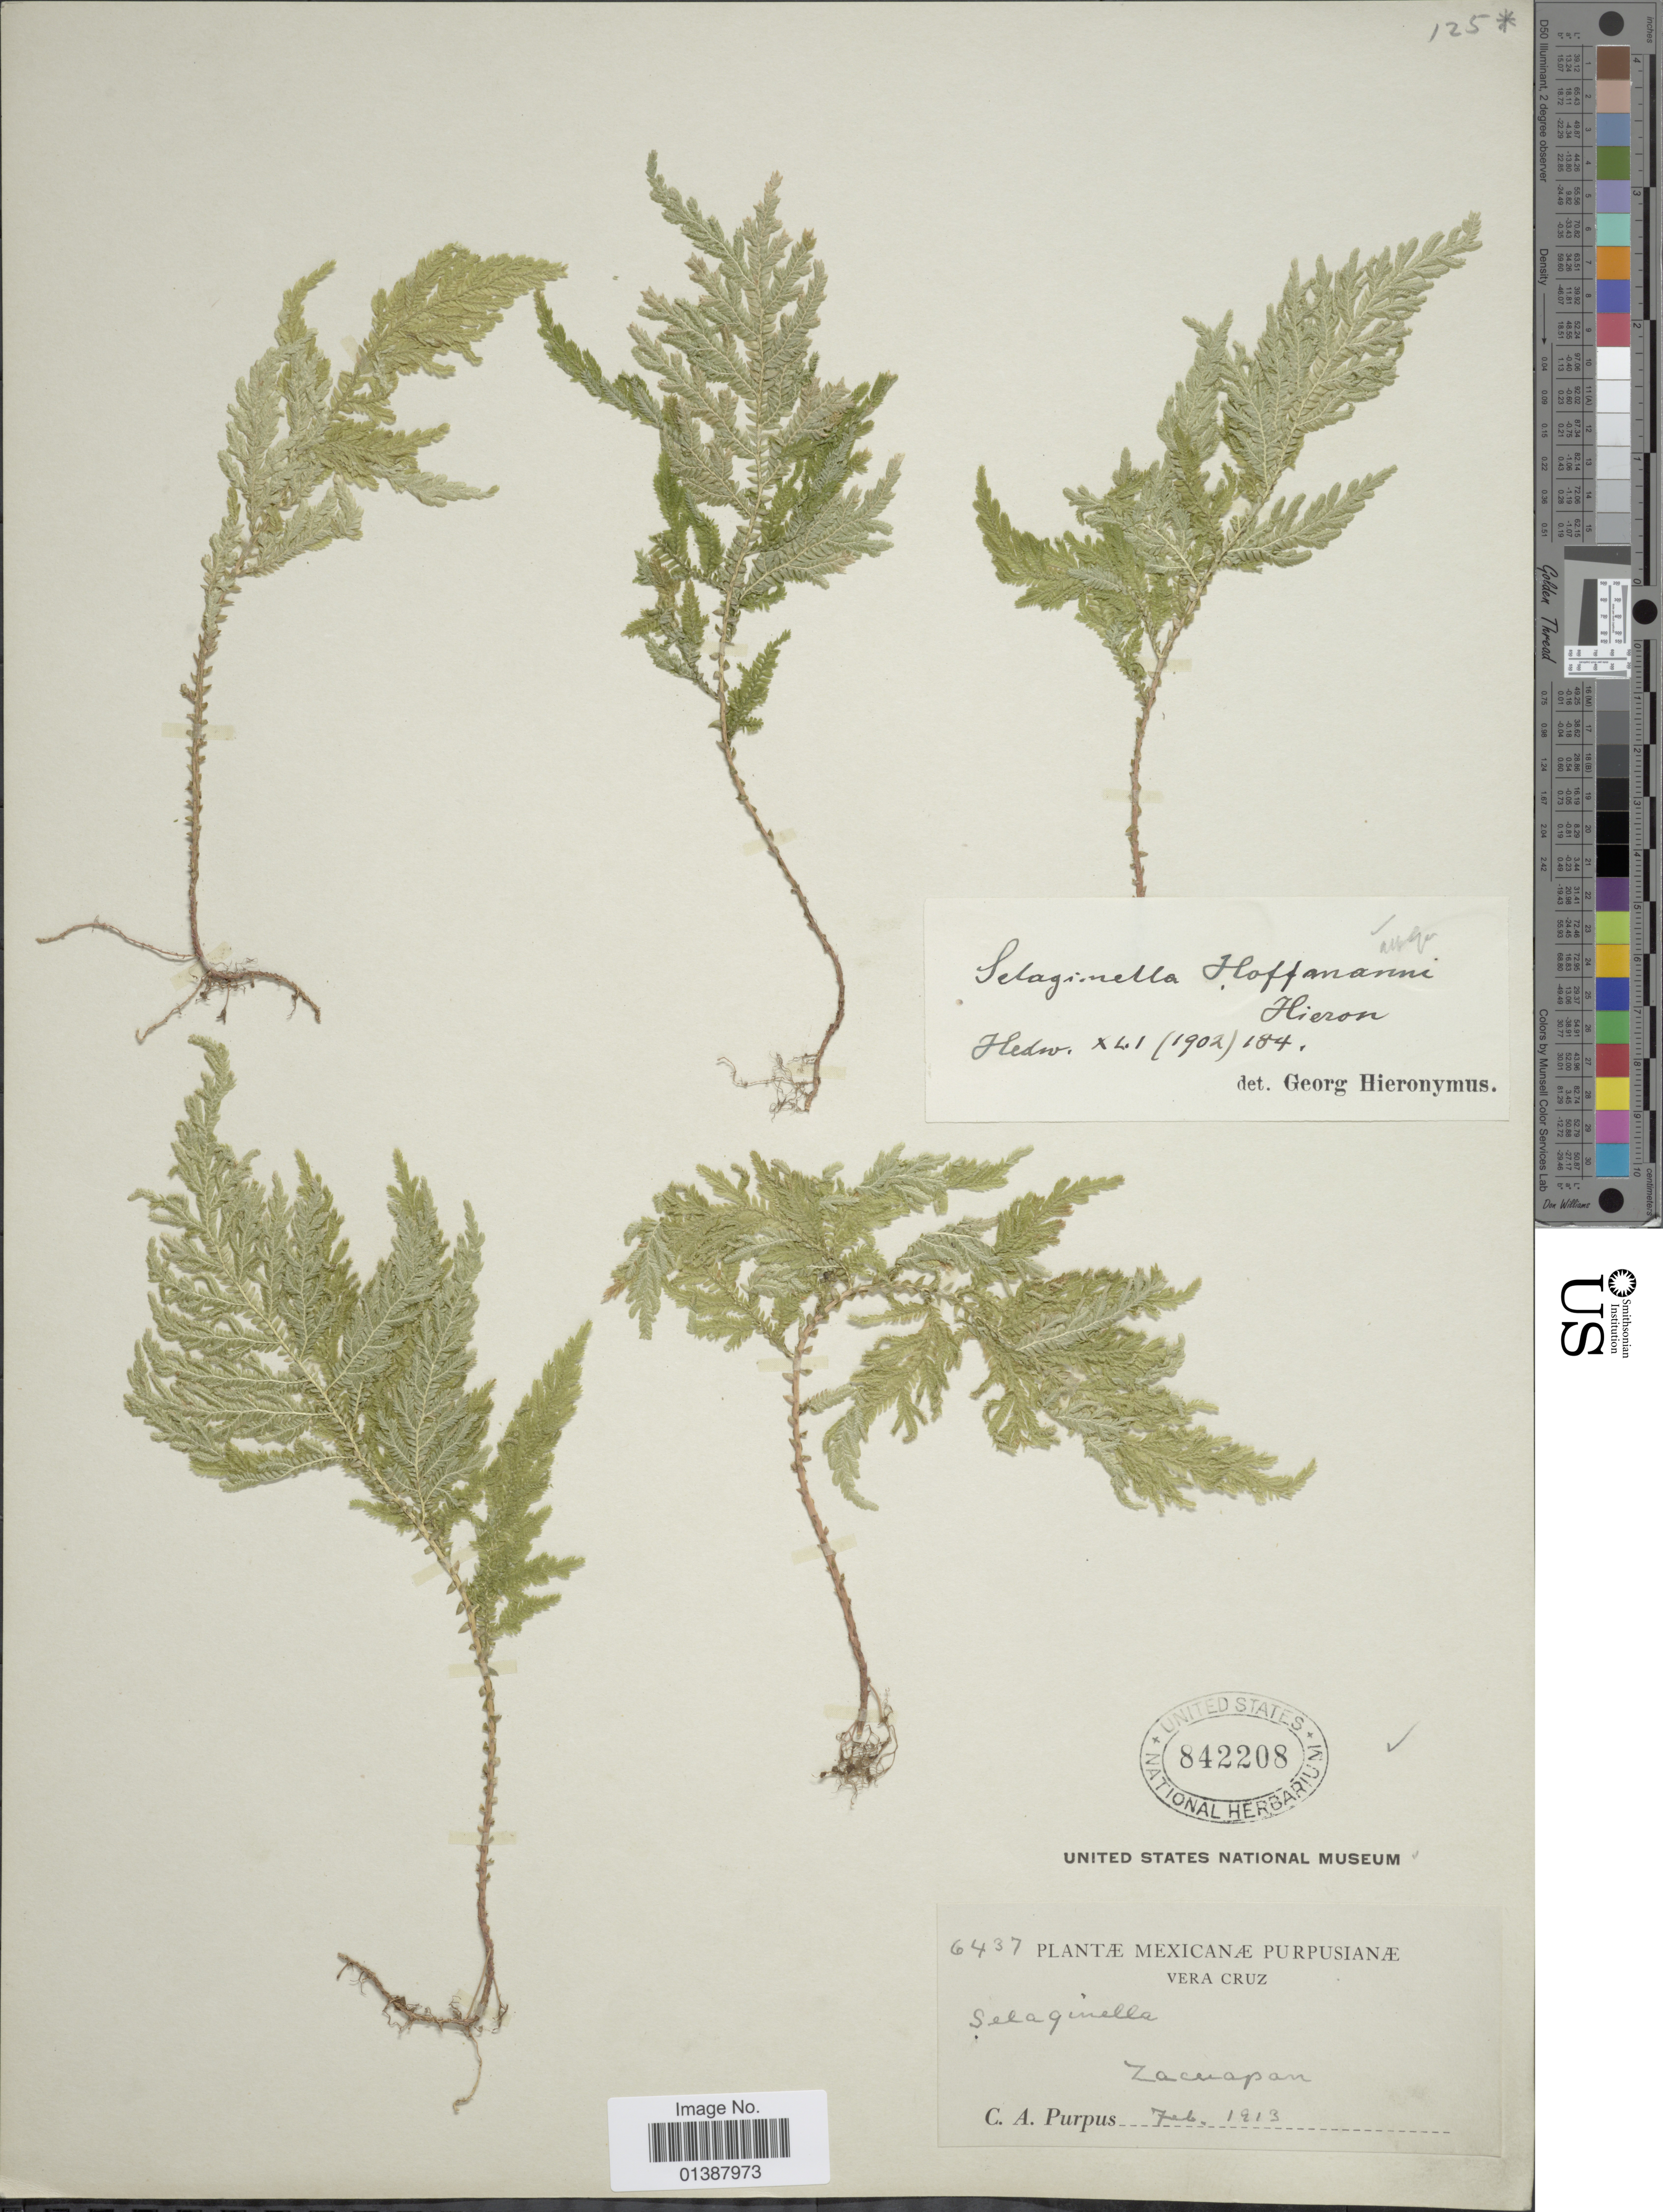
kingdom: Plantae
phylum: Tracheophyta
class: Lycopodiopsida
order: Selaginellales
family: Selaginellaceae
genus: Selaginella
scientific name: Selaginella hoffmannii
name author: Hieron.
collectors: C. A. Purpus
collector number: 6437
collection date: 1913-02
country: Mexico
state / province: Veracruz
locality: Vera Cruz, Zacuapan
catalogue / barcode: US 842208